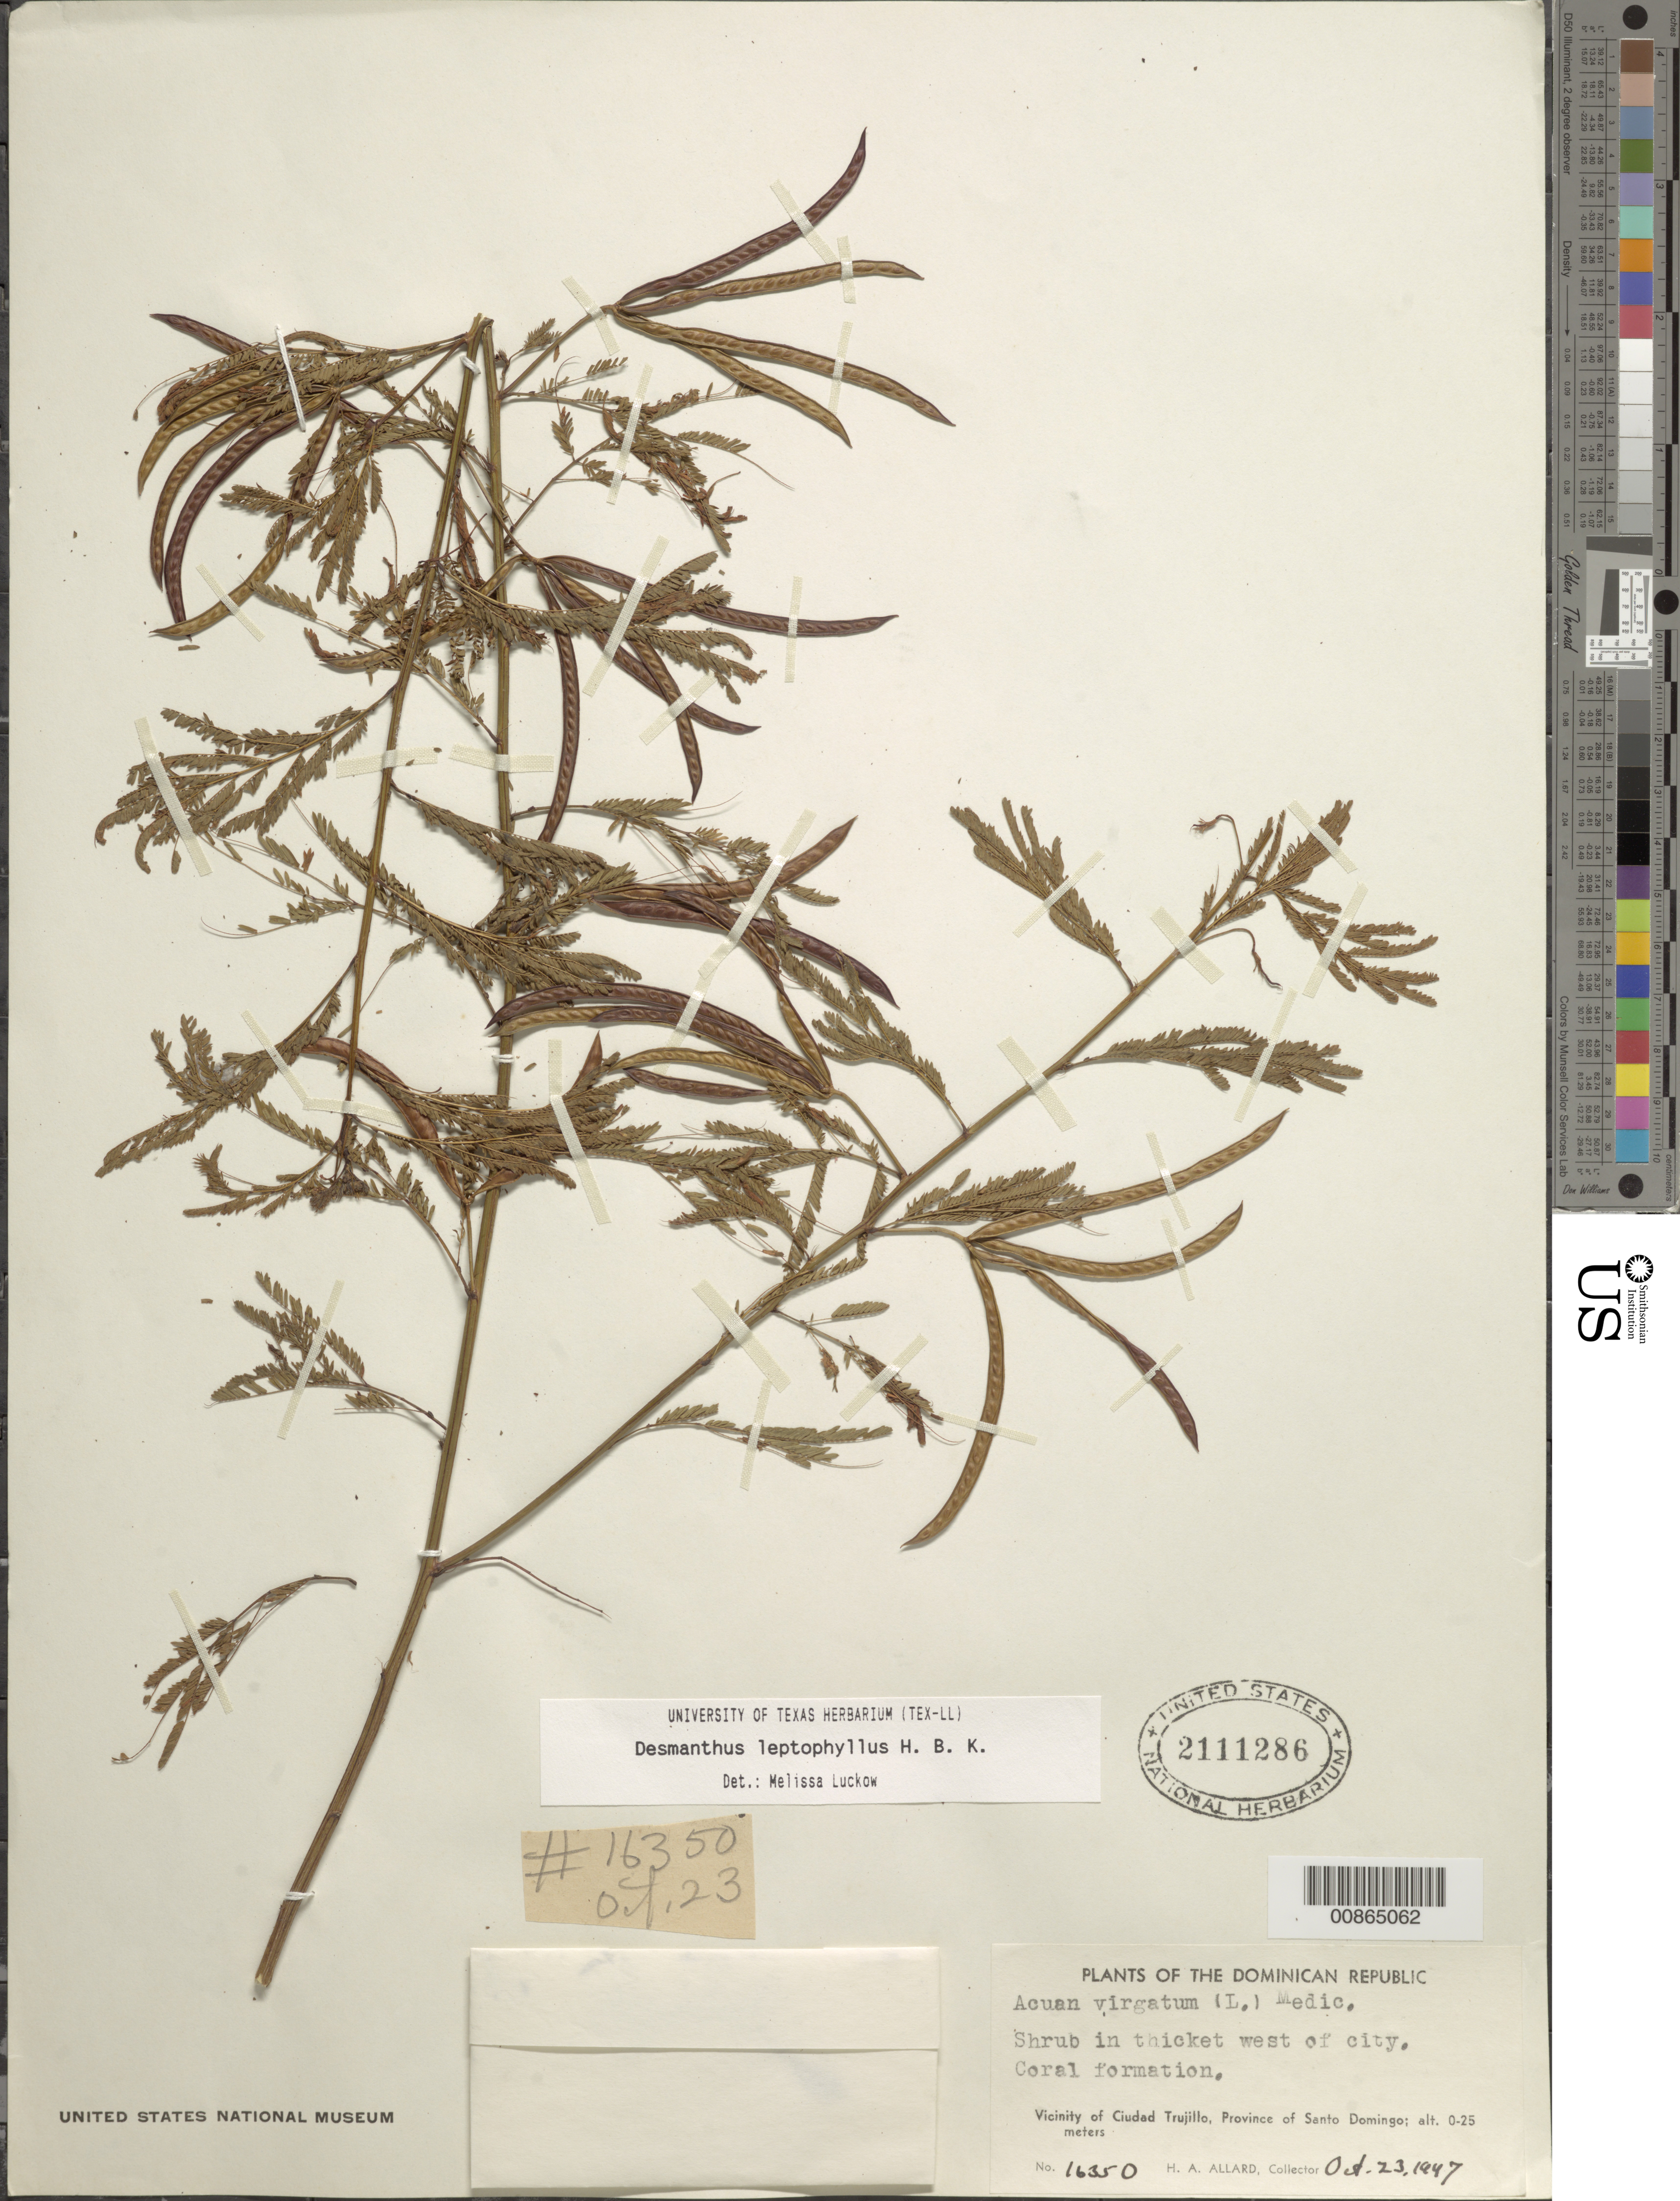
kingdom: Plantae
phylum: Tracheophyta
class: Magnoliopsida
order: Fabales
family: Fabaceae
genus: Desmanthus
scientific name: Desmanthus leptophyllus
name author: Kunth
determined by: Luckow, M. A.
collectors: H. A. Allard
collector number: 16350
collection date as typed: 23 Oct 1947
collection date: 1947-10-23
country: Dominican Republic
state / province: Distrito Nacional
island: Hispaniola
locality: West of Ciudad Trujillo, Province of Santo Domingo (obsolete).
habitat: In thicket. Coral formation.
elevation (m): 0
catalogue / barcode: US 2111286